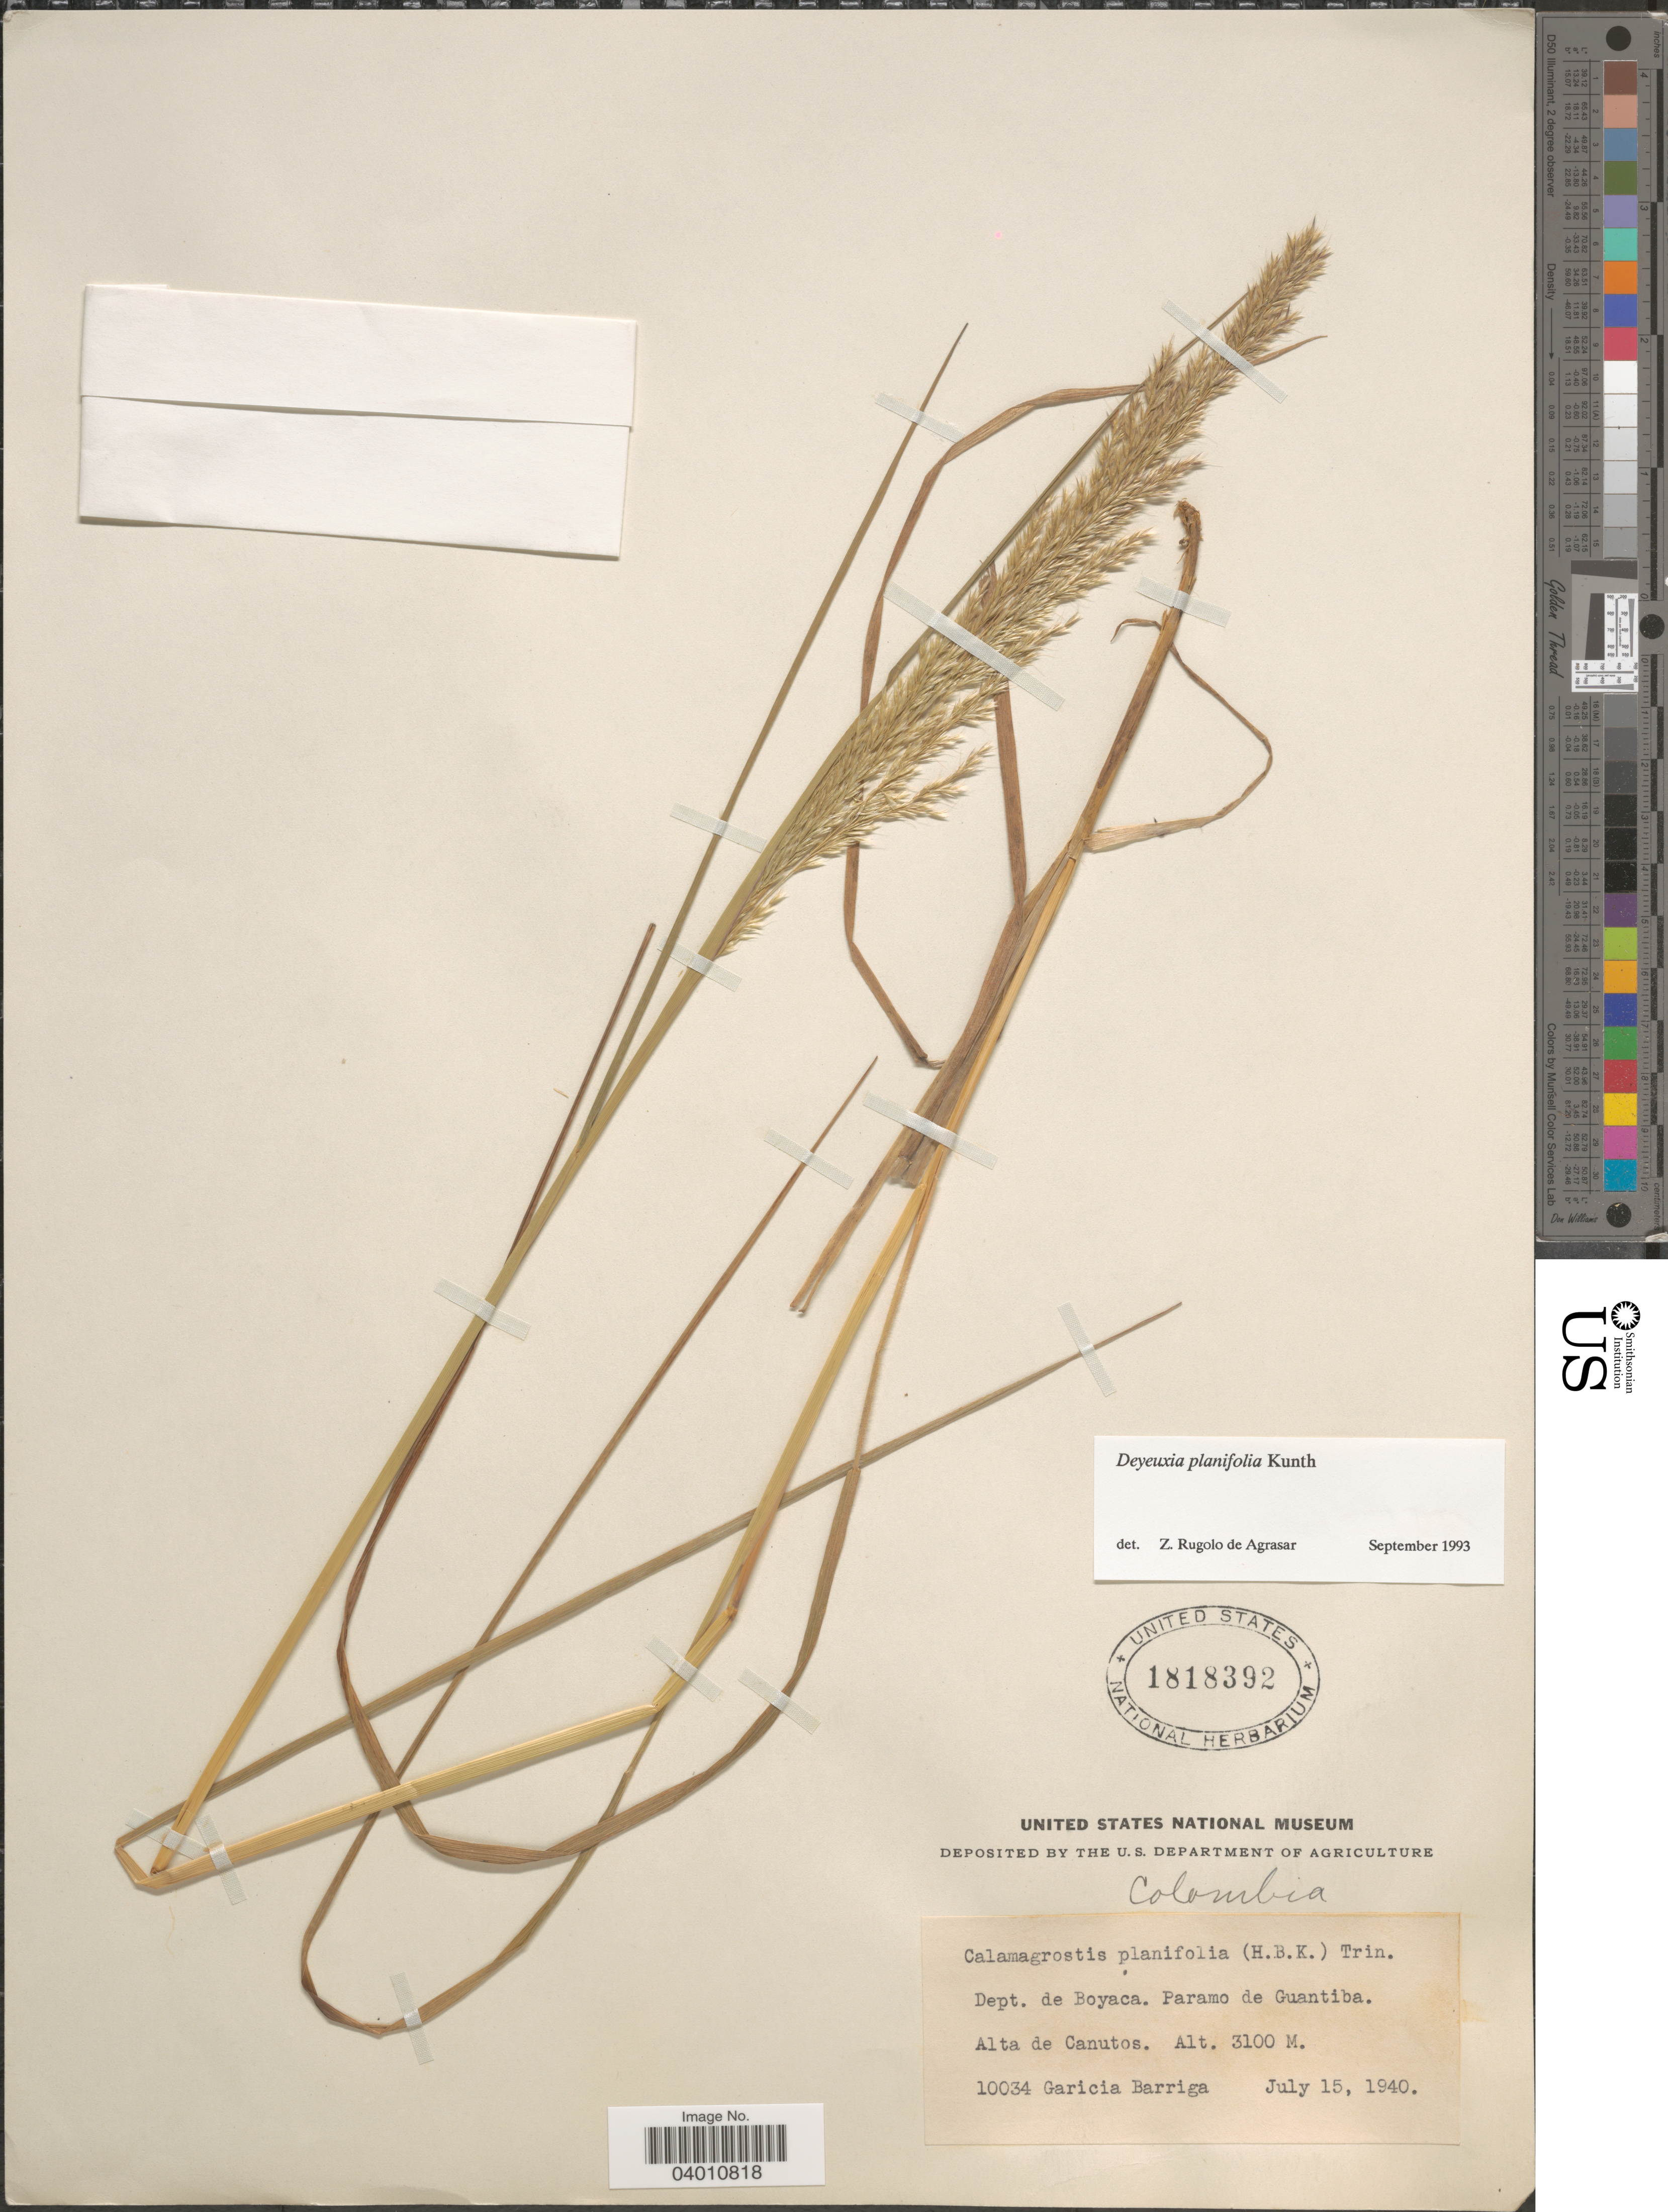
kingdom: Plantae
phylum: Tracheophyta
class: Liliopsida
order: Poales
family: Poaceae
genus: Peyritschia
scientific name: Peyritschia planifolia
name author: (Kunth) P.M. Peterson et al.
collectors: G. Barriga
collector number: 10034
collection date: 1940-07-15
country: Colombia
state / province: Boyacá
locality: Dept. de Boyacá. Paramo de Guantiba. Alta de Canutos.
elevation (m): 3100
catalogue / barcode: US 1818392